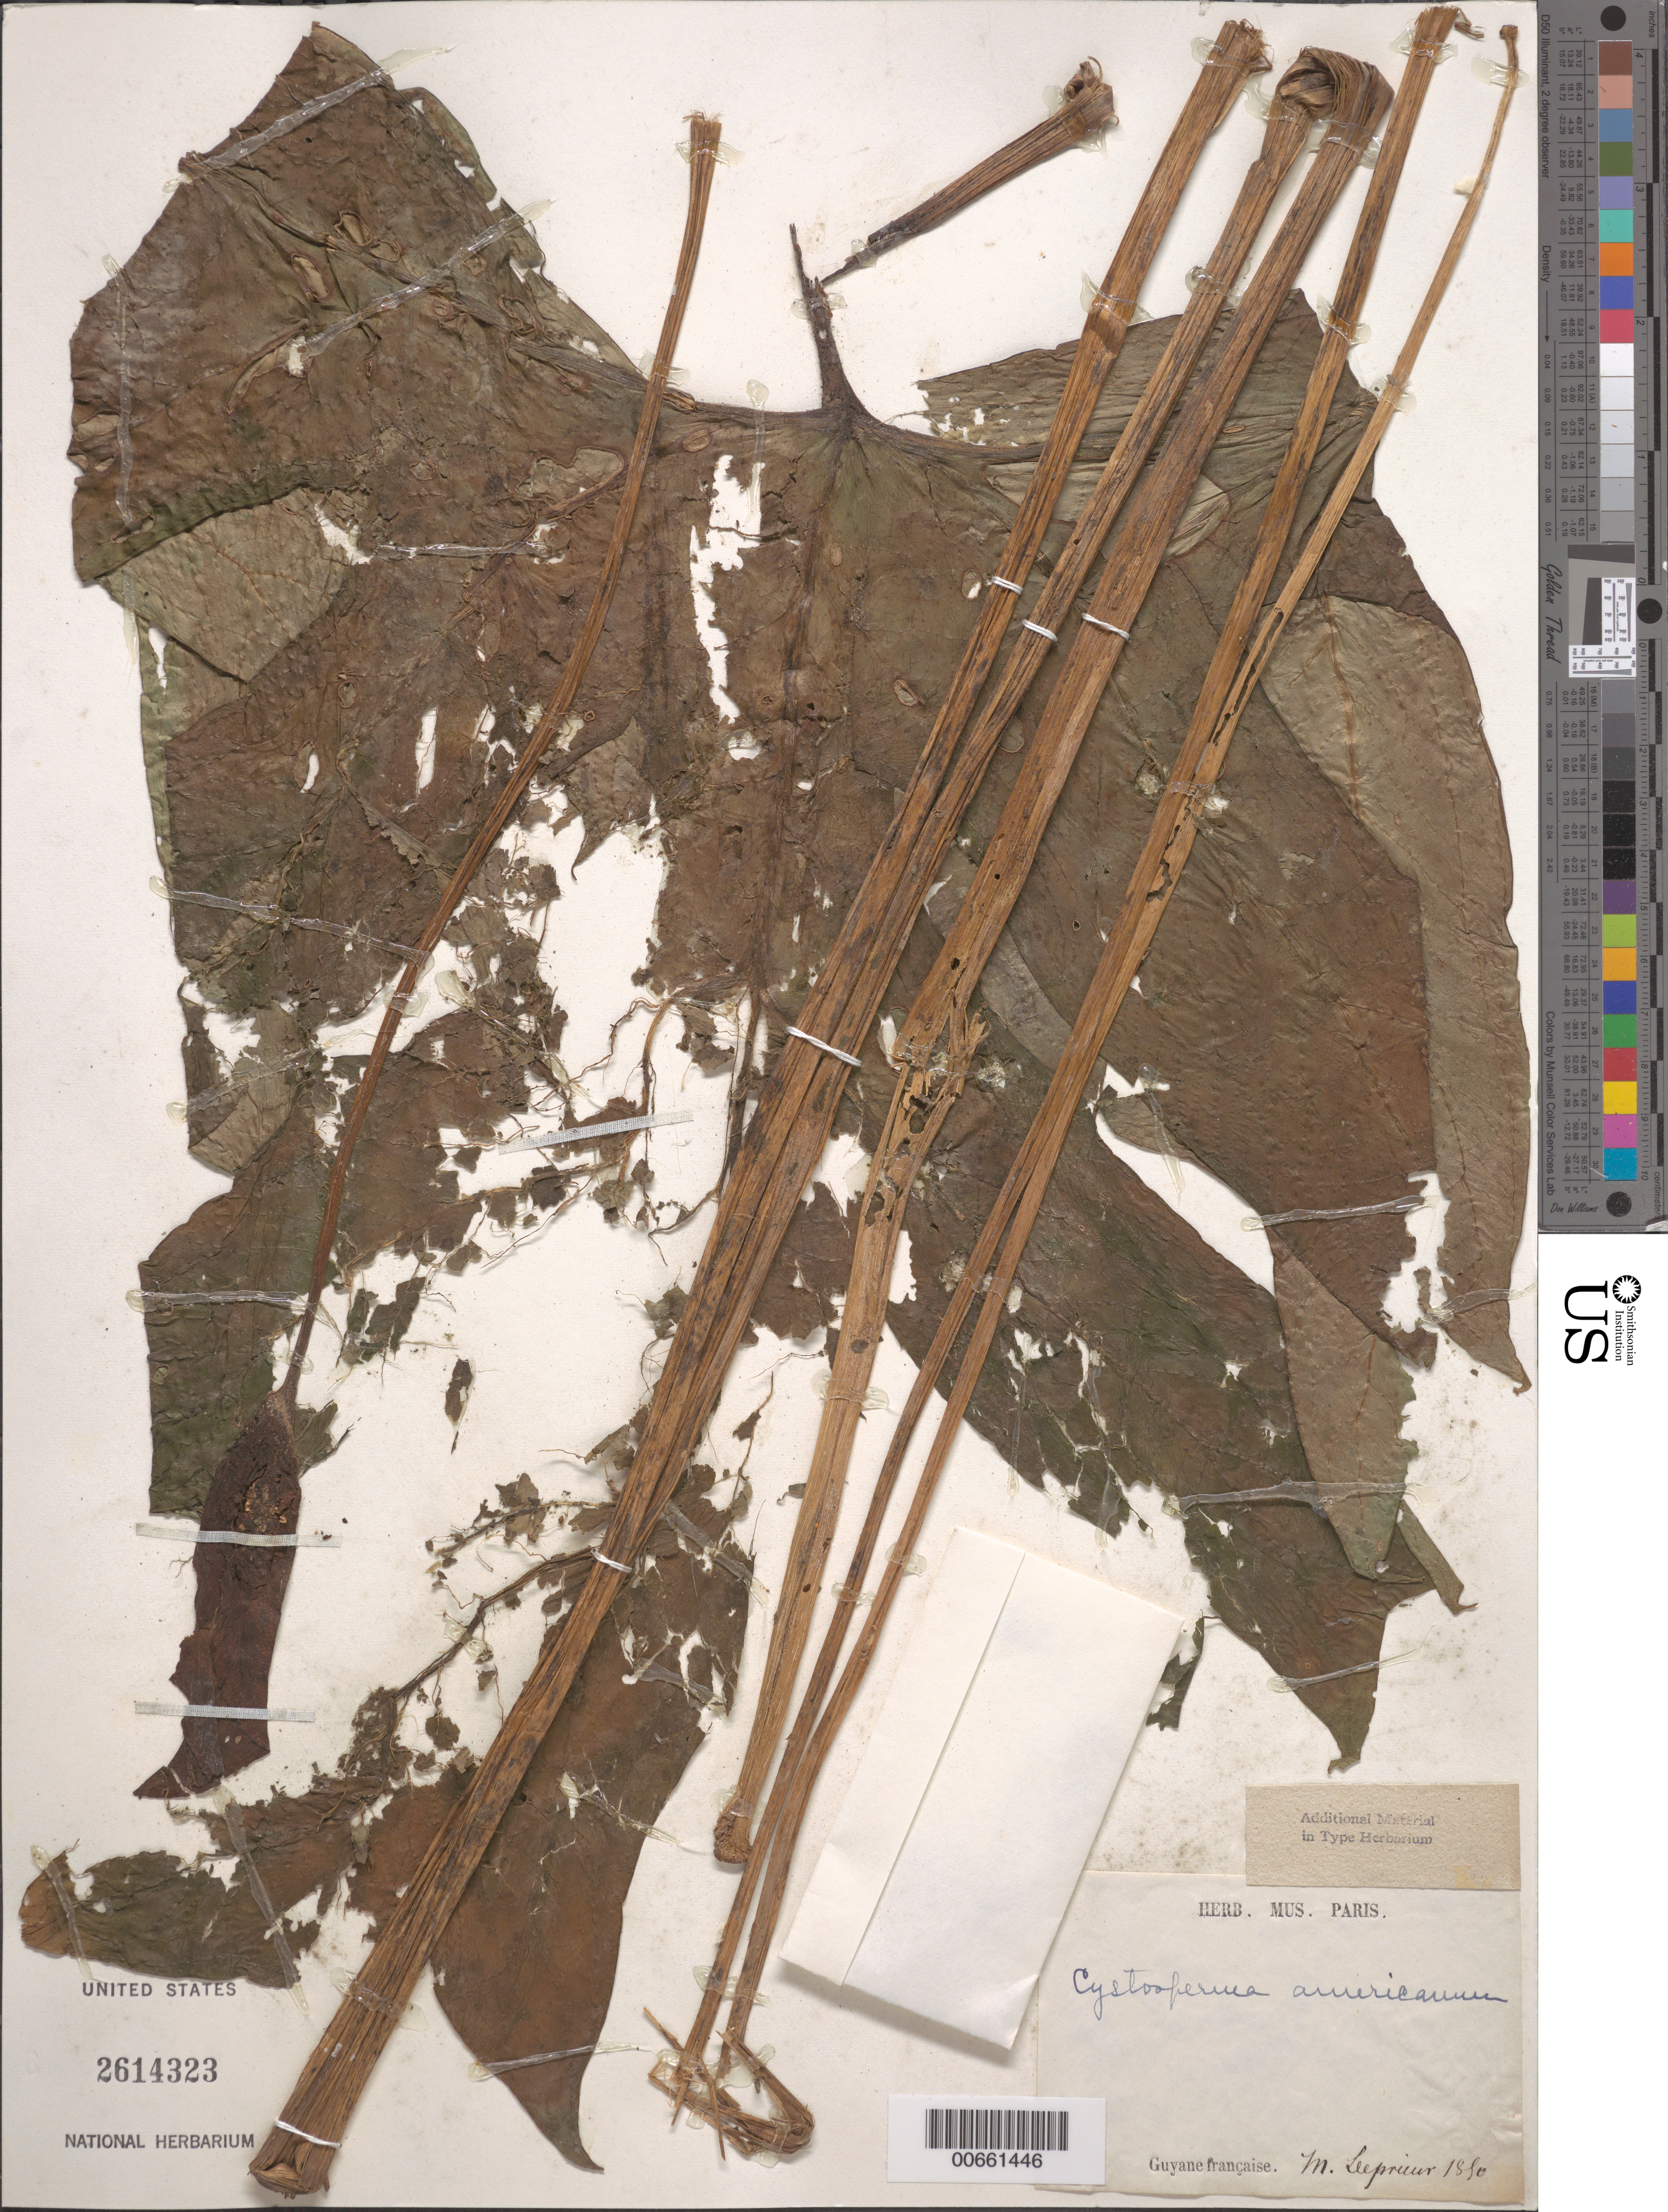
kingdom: Plantae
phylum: Tracheophyta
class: Liliopsida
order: Alismatales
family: Araceae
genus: Anaphyllopsis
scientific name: Anaphyllopsis americana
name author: (Engl.) A. Hay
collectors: F. M. R. Leprieur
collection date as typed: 1840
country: French Guiana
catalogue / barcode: US 2614323